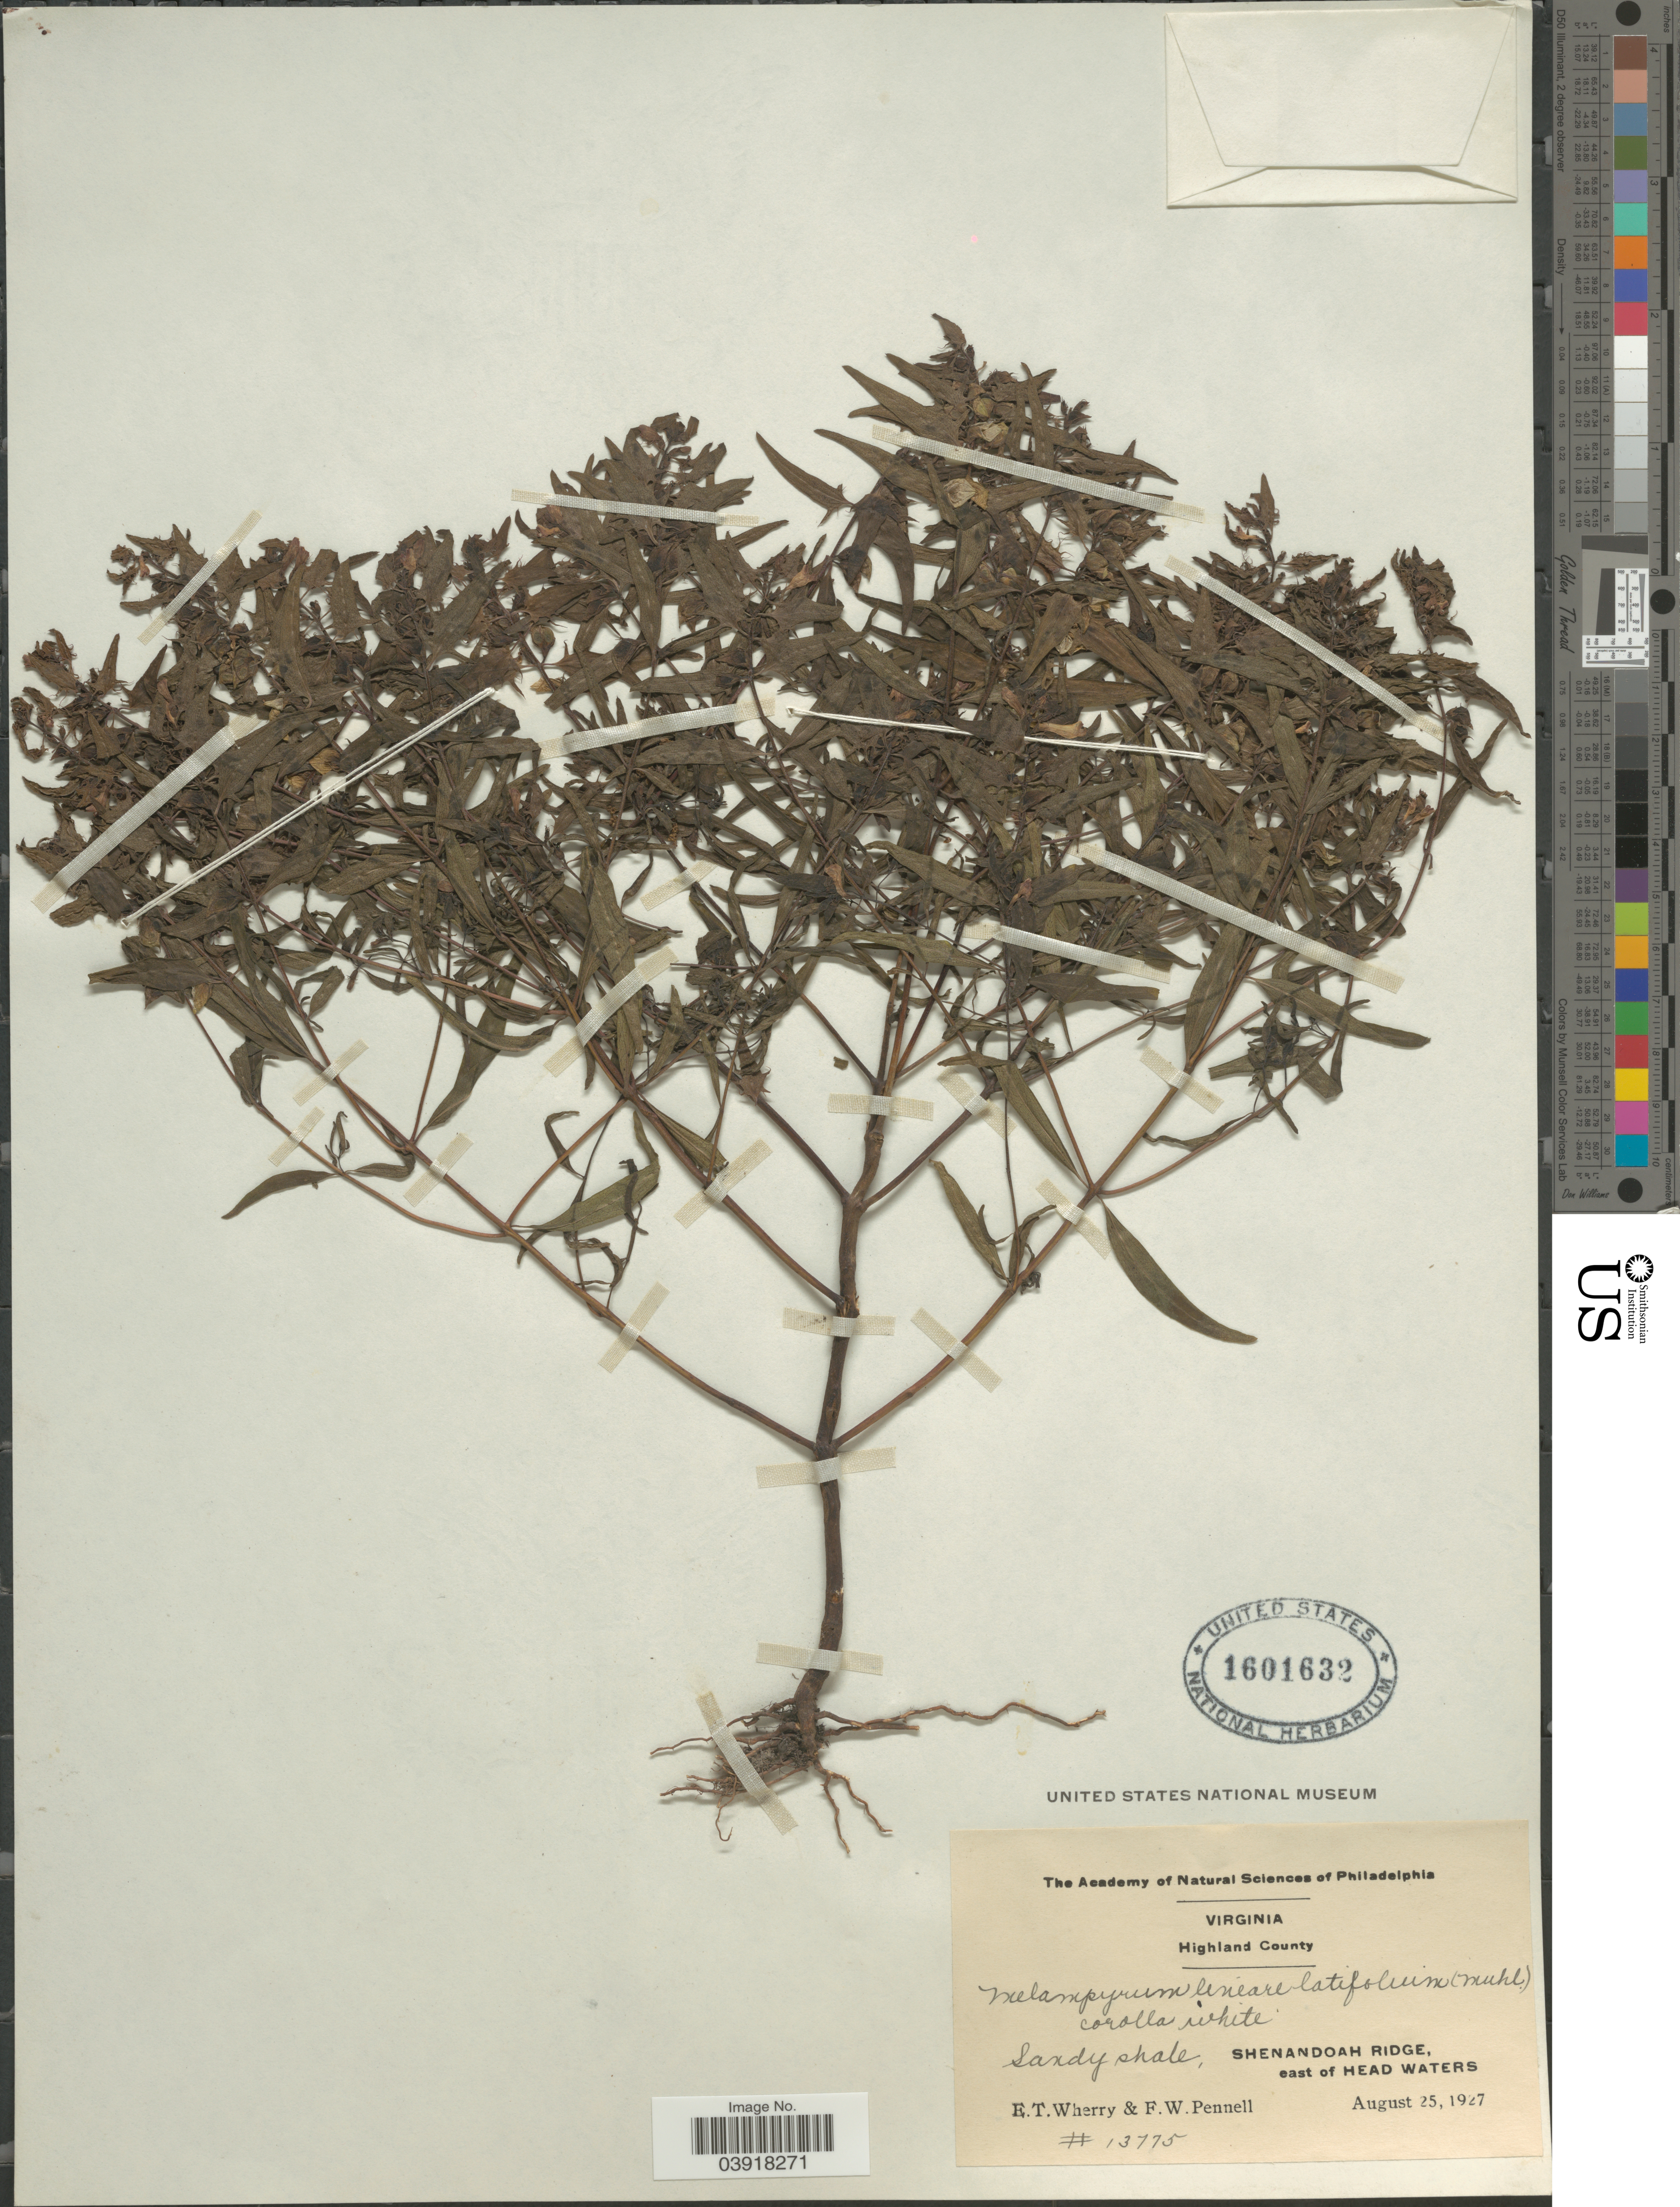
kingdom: Plantae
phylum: Tracheophyta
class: Magnoliopsida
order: Lamiales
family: Orobanchaceae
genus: Melampyrum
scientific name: Melampyrum lineare var. latifolium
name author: (Muhl.) P. Beauv.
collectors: E. T. Wherry & F. W. Pennell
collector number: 13775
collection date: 1927-08-25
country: United States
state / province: Virginia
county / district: Highland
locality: Highland County. Shenandoah Ridge, east of Head Waters.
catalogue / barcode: US 1601632